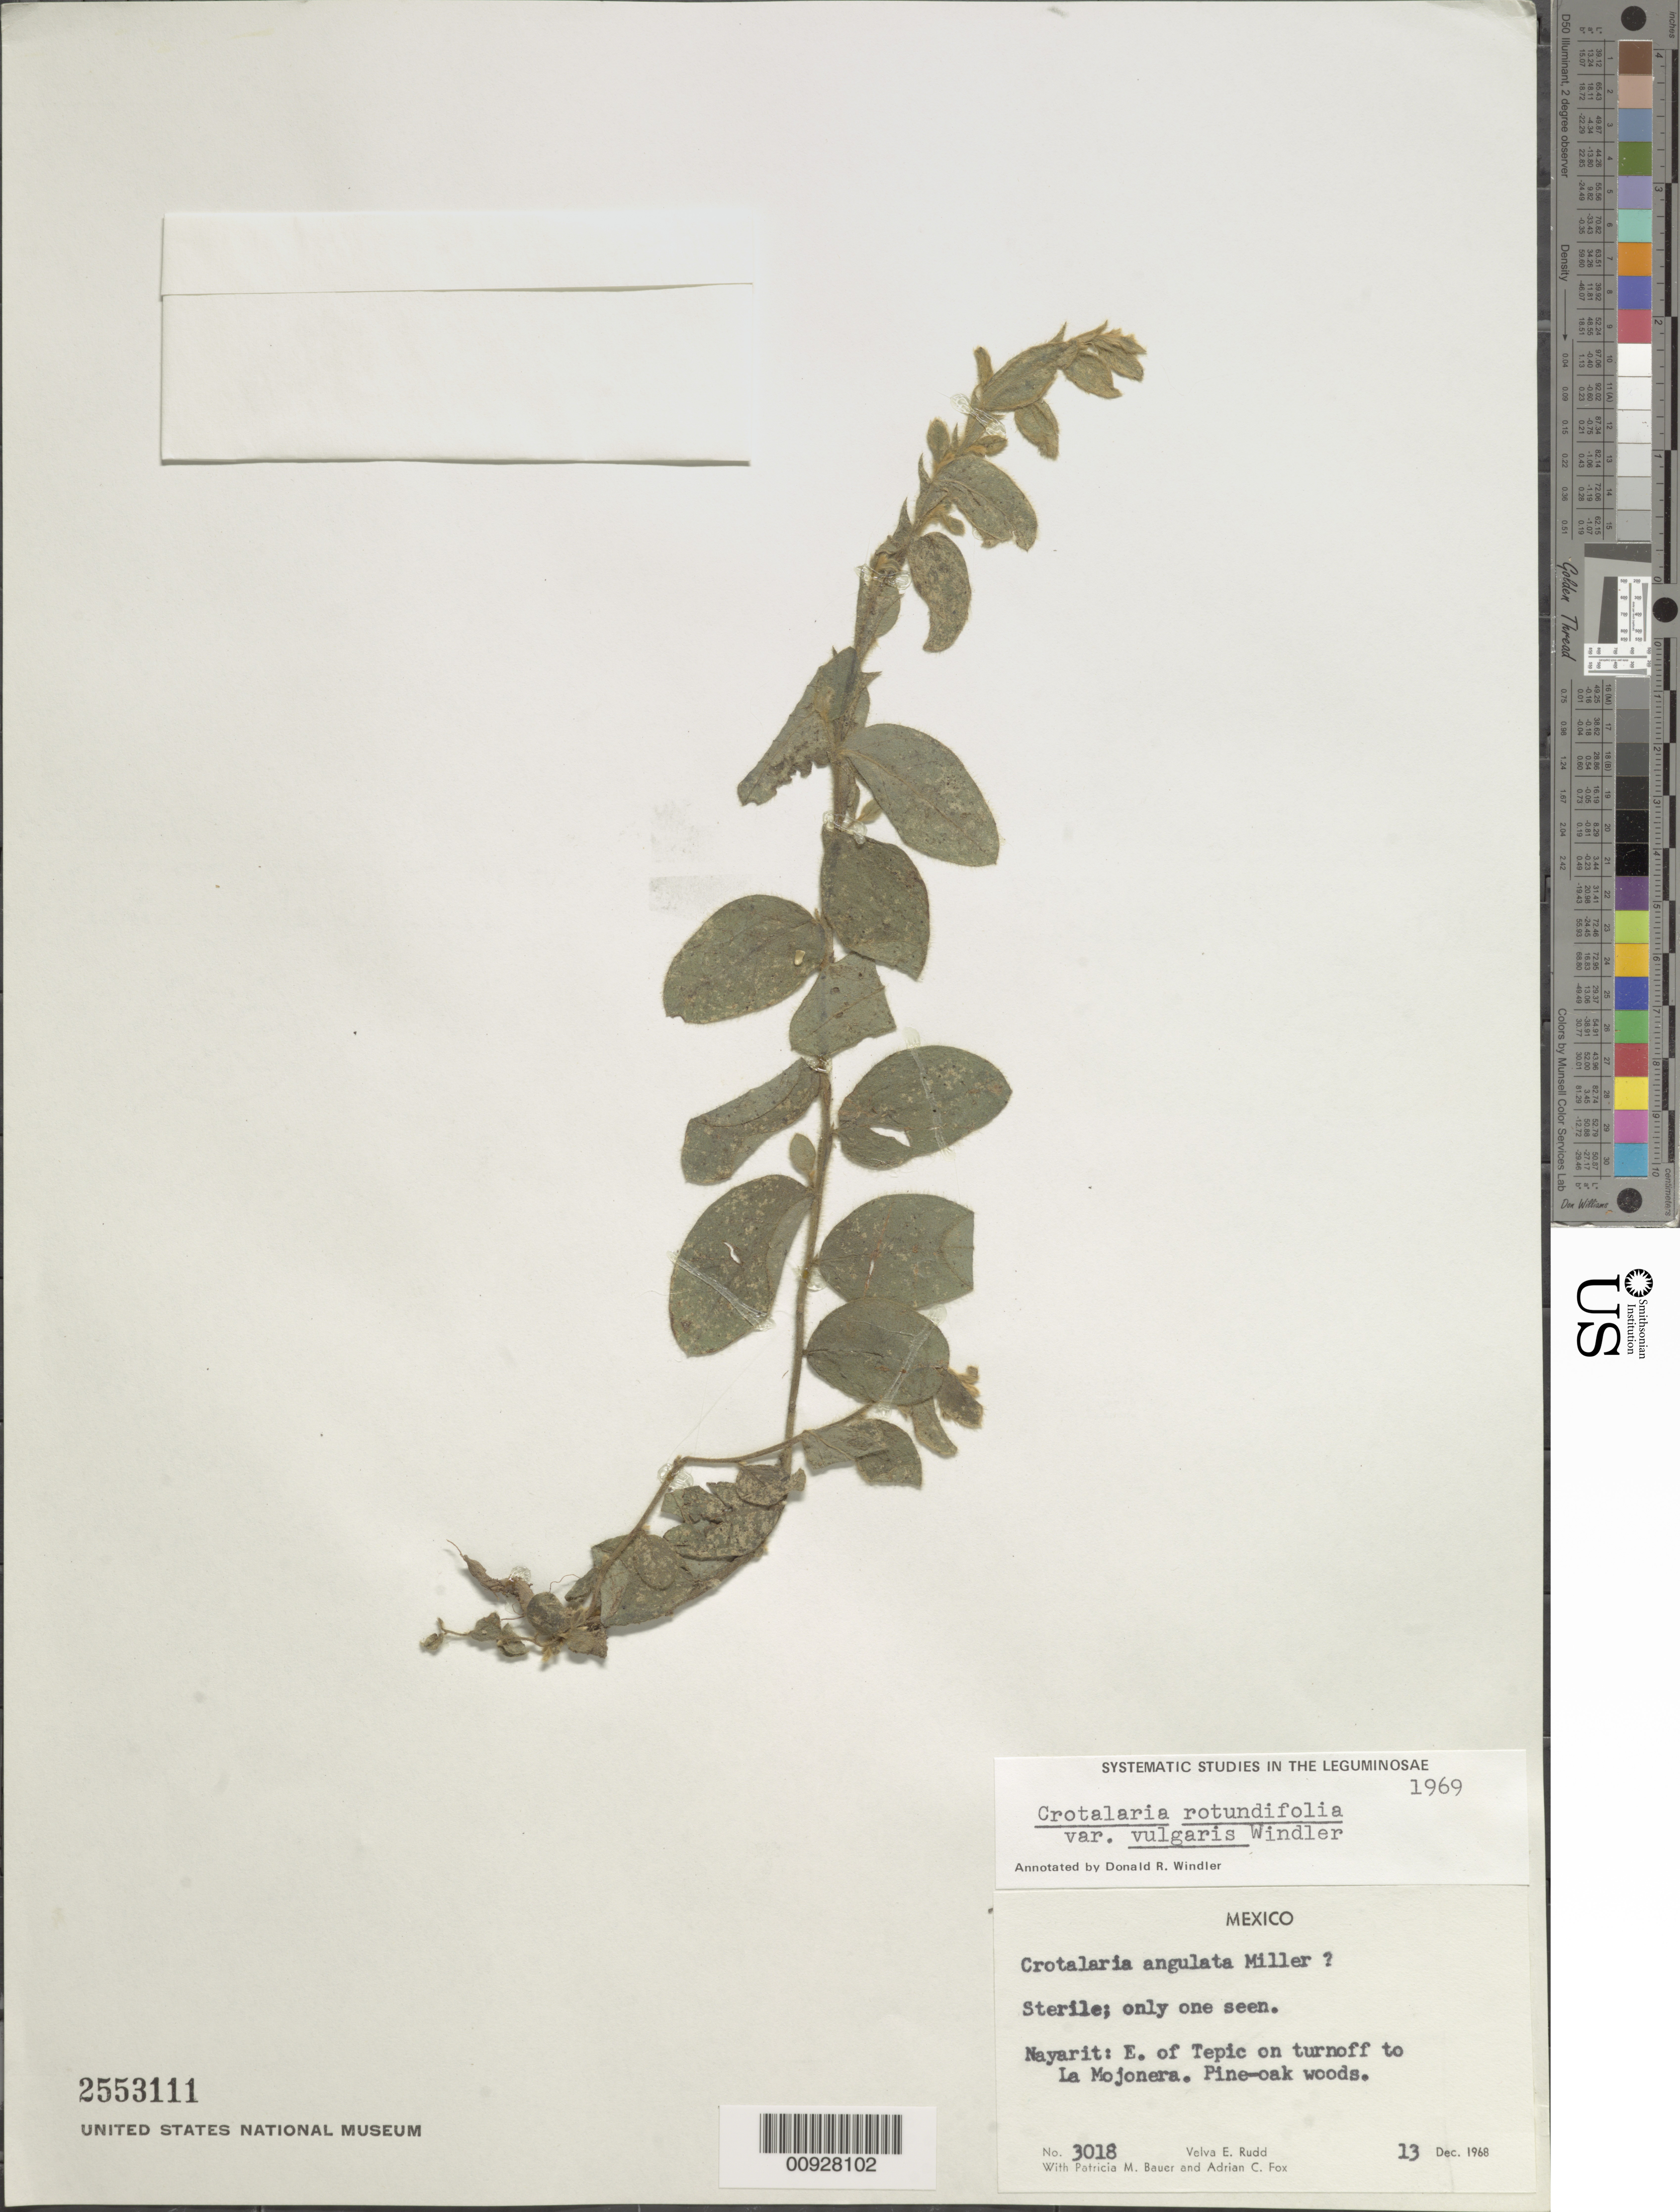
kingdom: Plantae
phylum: Tracheophyta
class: Magnoliopsida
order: Fabales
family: Fabaceae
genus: Crotalaria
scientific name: Crotalaria rotundifolia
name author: Walter ex J.F. Gmel.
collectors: V. E. Rudd, P. Bauer & A. Fox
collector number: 3018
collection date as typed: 13 Dec 1968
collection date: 1968-12-13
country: Mexico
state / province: Nayarit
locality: Nayarit: E. of Tepic on turnoff to La Mojonera.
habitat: Pine-oak woods.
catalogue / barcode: US 2553111